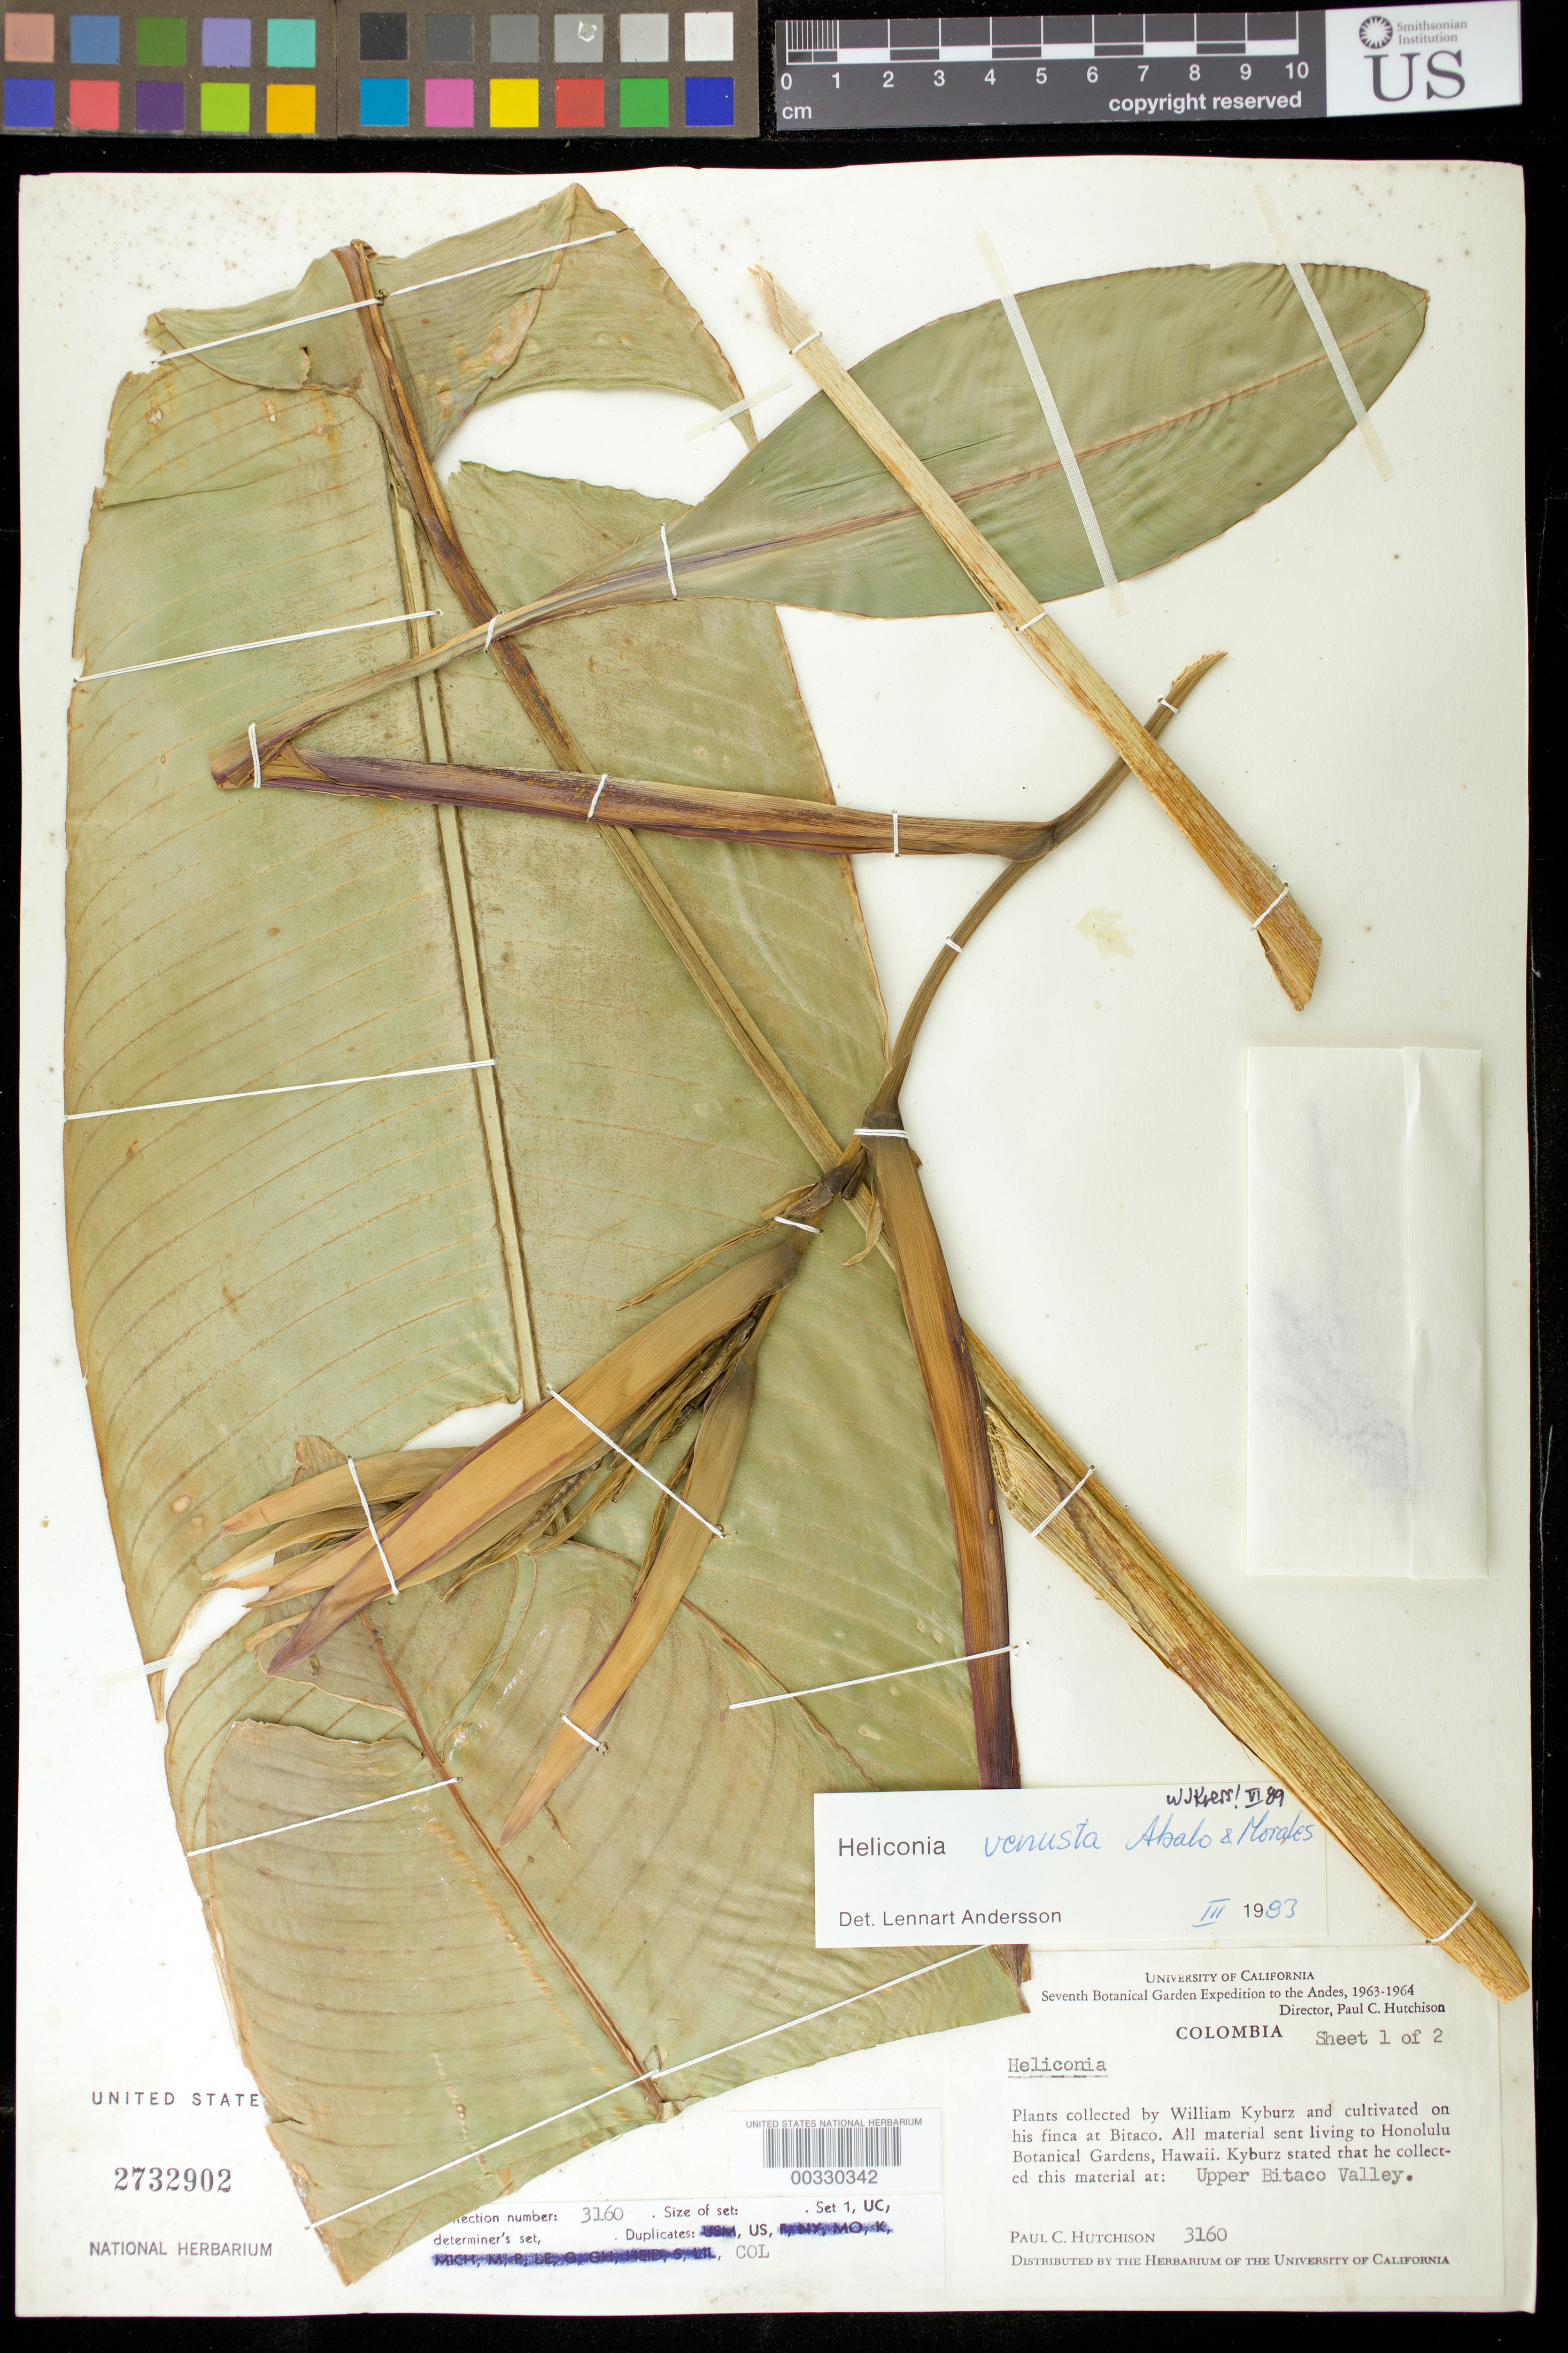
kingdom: Plantae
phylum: Tracheophyta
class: Liliopsida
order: Zingiberales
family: Heliconiaceae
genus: Heliconia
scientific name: Heliconia venusta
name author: Abalo & G. Morales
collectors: P. C. Hutchison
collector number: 3160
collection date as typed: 1963 to -- -- 1964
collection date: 1963/1964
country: Colombia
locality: Upper Bitaco Valley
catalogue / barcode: US 2732902